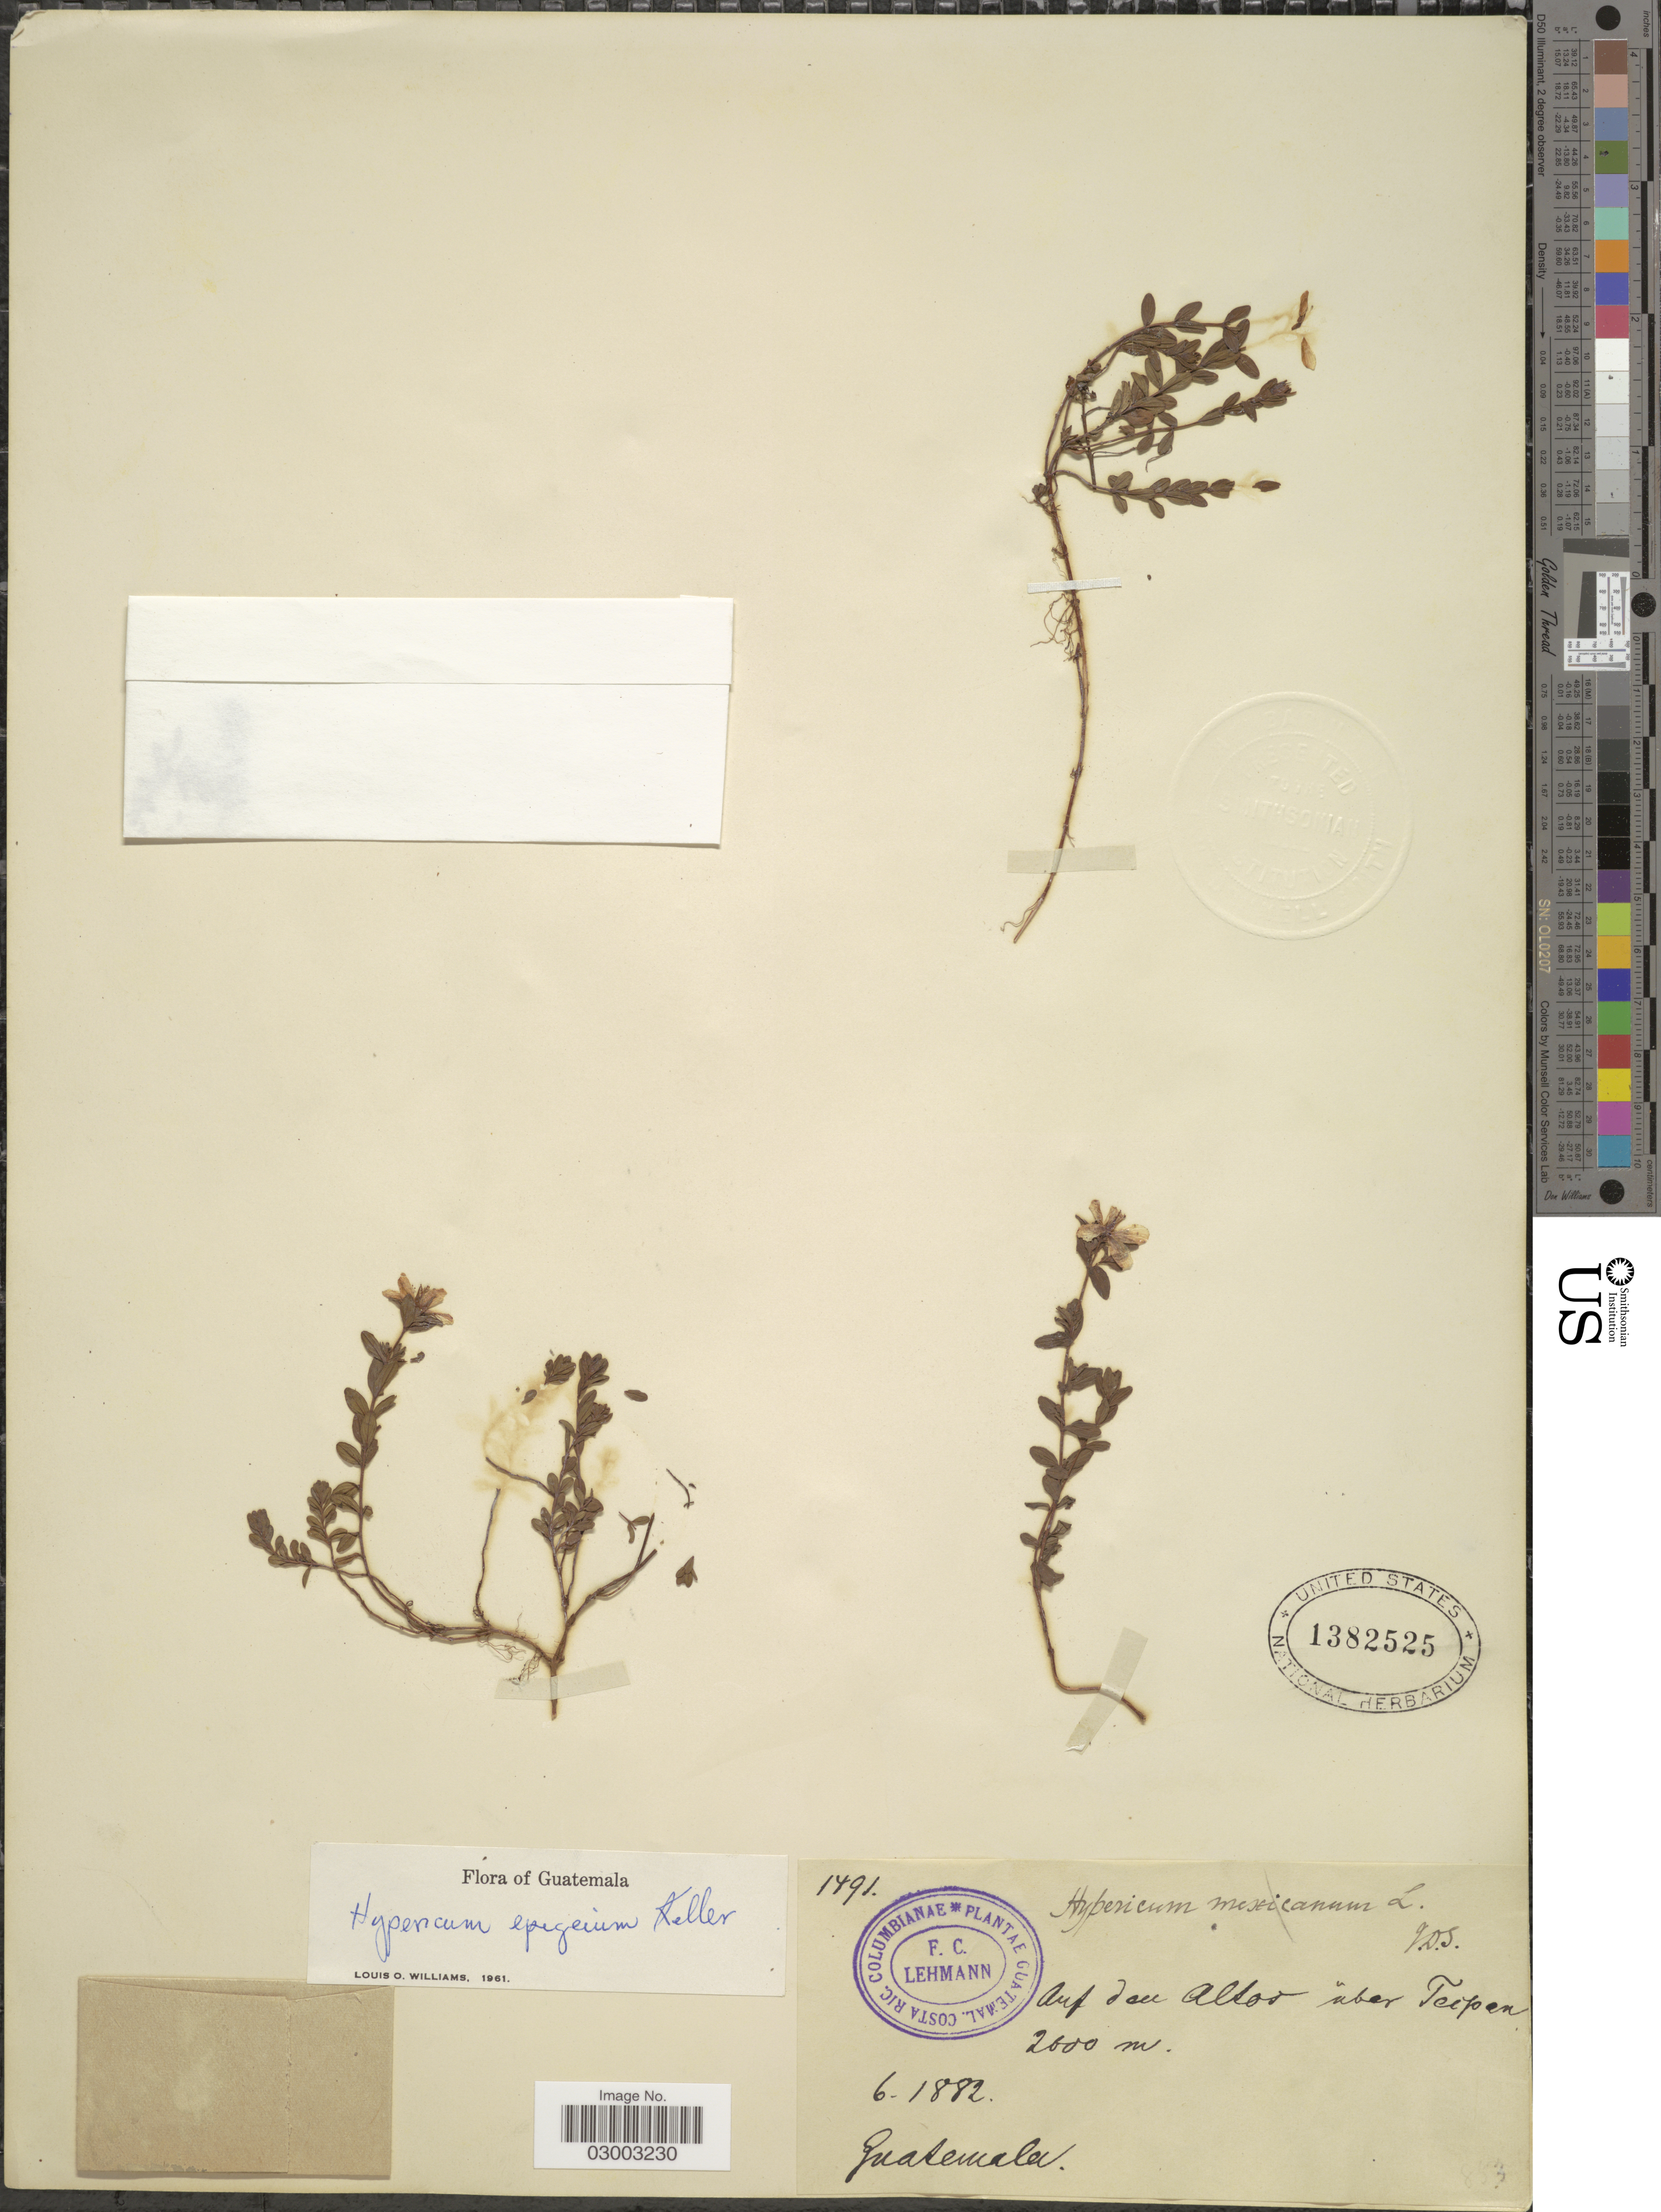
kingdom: Plantae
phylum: Tracheophyta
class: Magnoliopsida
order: Malpighiales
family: Hypericaceae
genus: Hypericum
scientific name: Hypericum mexicanum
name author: L.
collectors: F. C. Lehmann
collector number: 1491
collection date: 1882-06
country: Guatemala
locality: Auf den Alsoa über Teipen.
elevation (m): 2000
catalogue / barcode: US 1382525